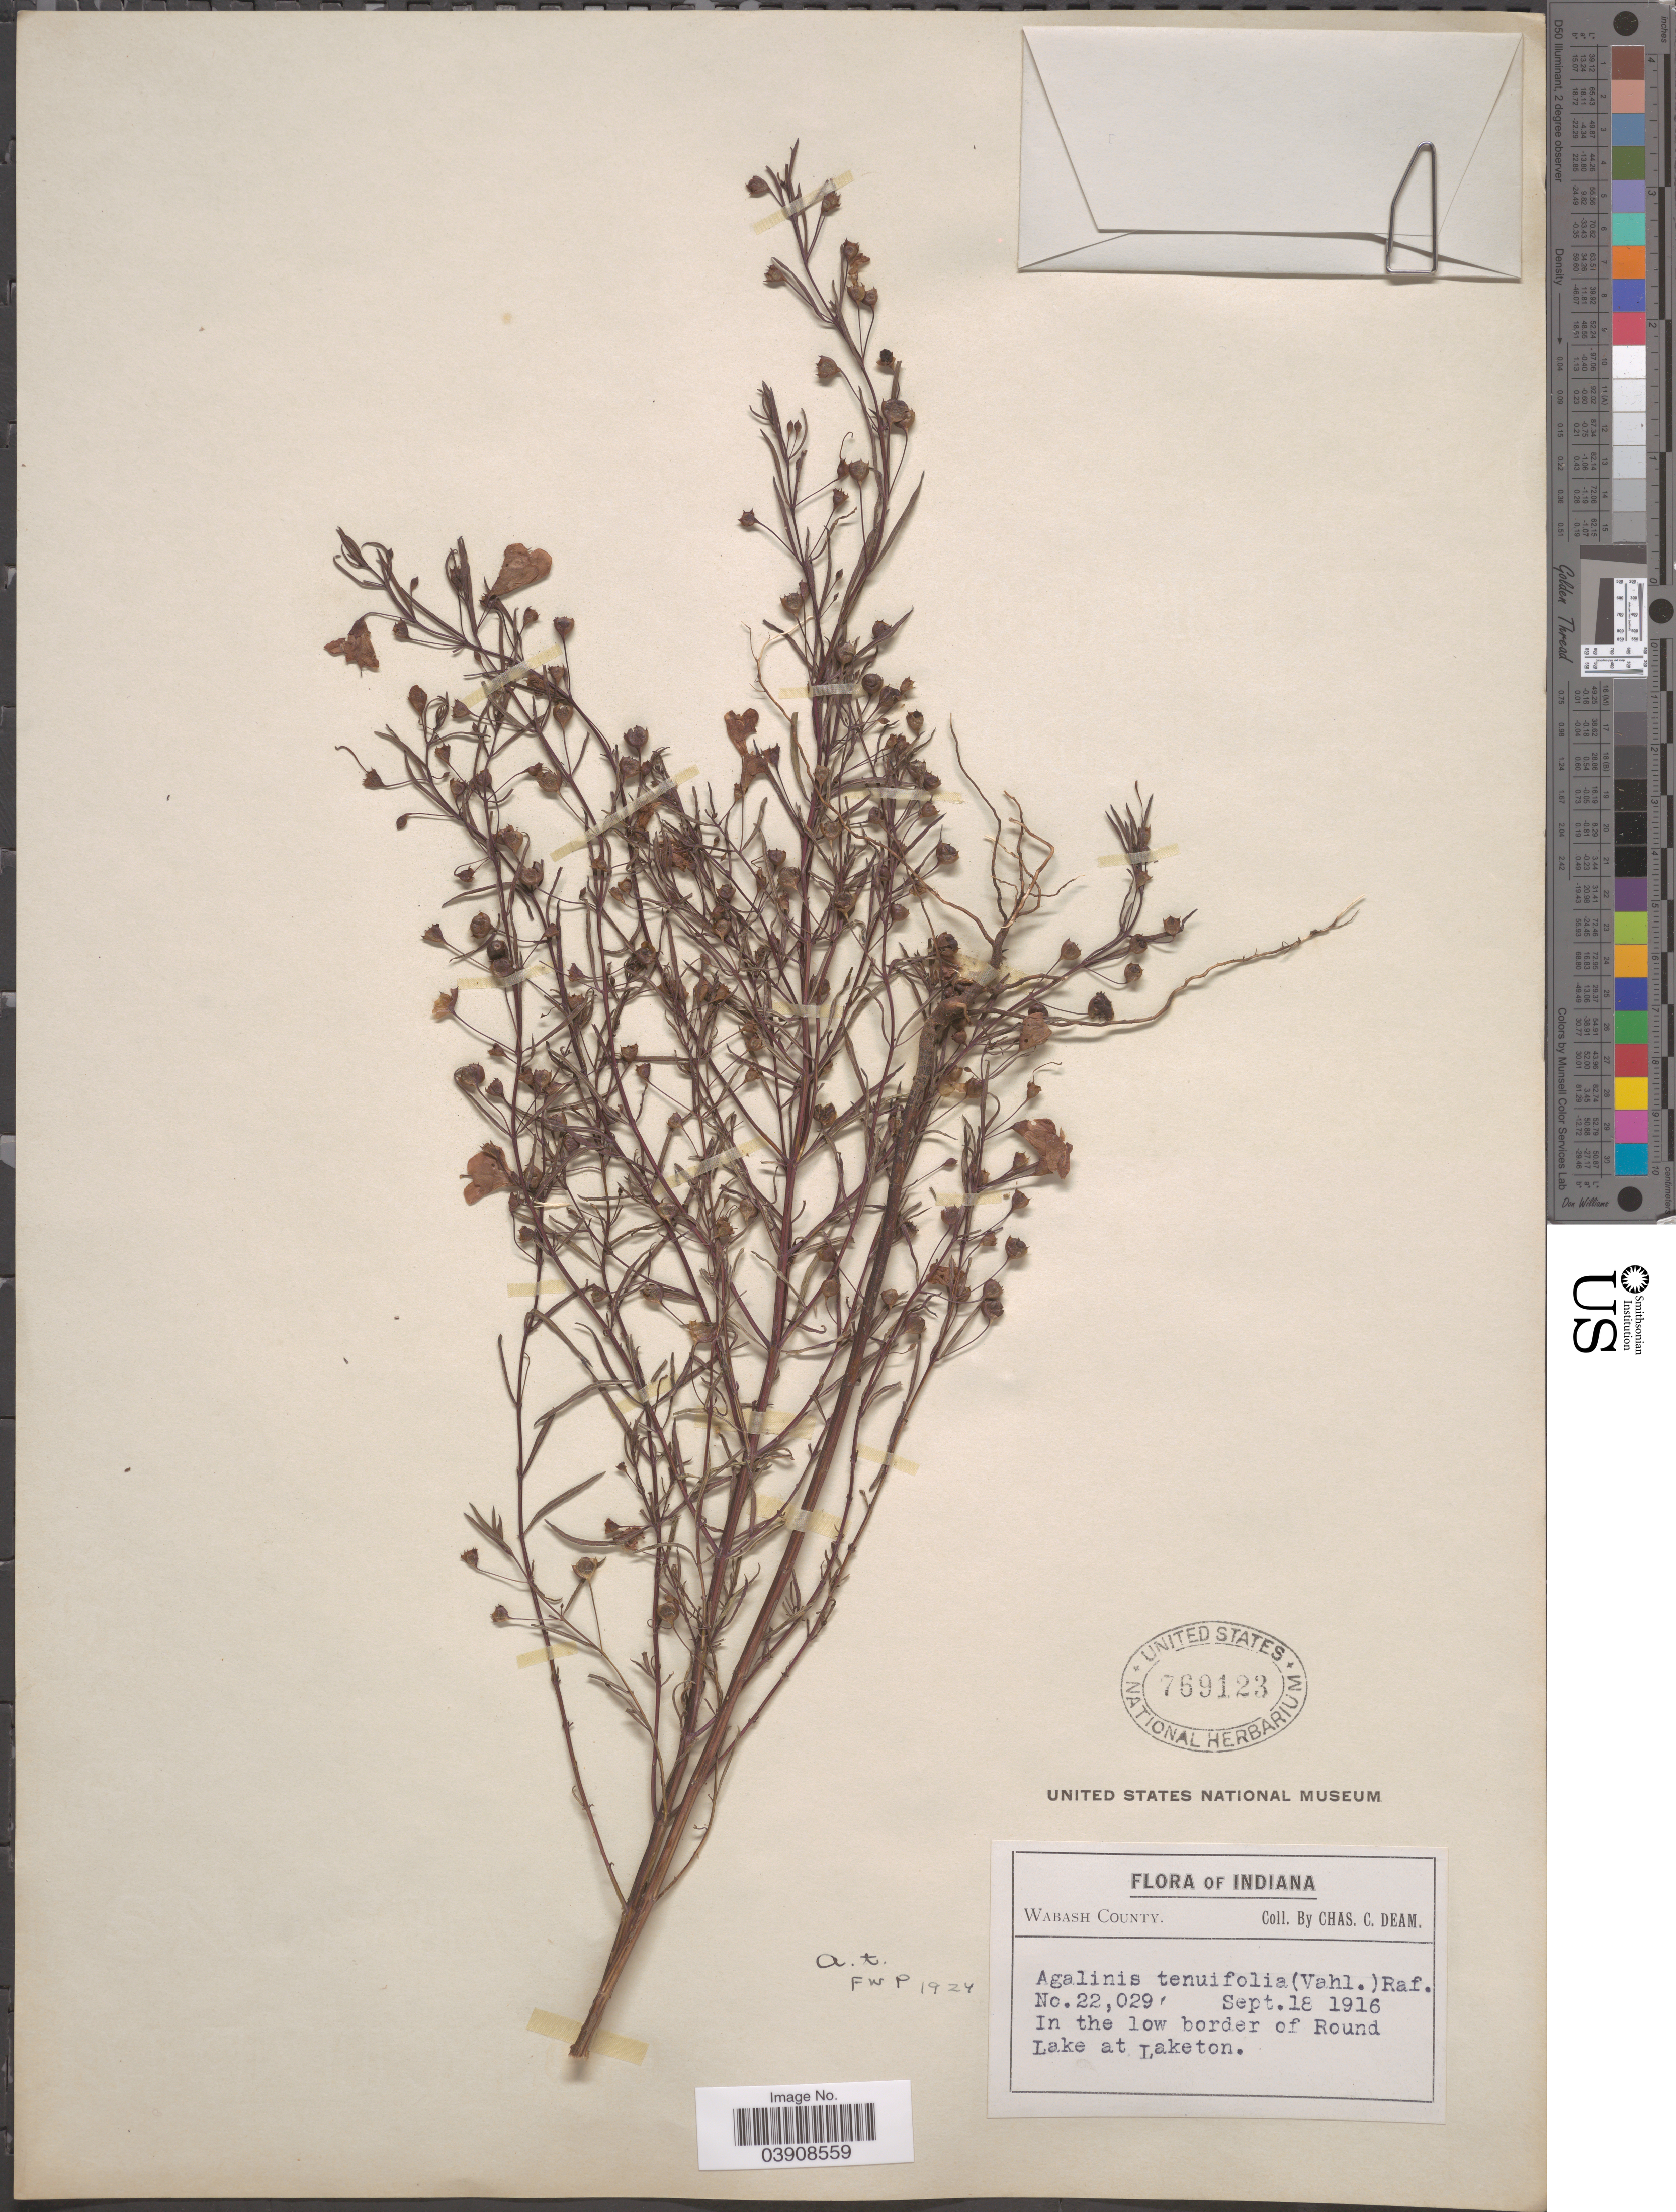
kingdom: Plantae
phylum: Tracheophyta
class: Magnoliopsida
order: Lamiales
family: Orobanchaceae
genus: Agalinis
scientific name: Agalinis tenuifolia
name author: (Vahl) Raf.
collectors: C. C. Deam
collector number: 22029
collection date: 1916-09-18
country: United States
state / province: Indiana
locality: Wabash County. In the low border of Round Lake at Laketon.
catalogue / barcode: US 769123